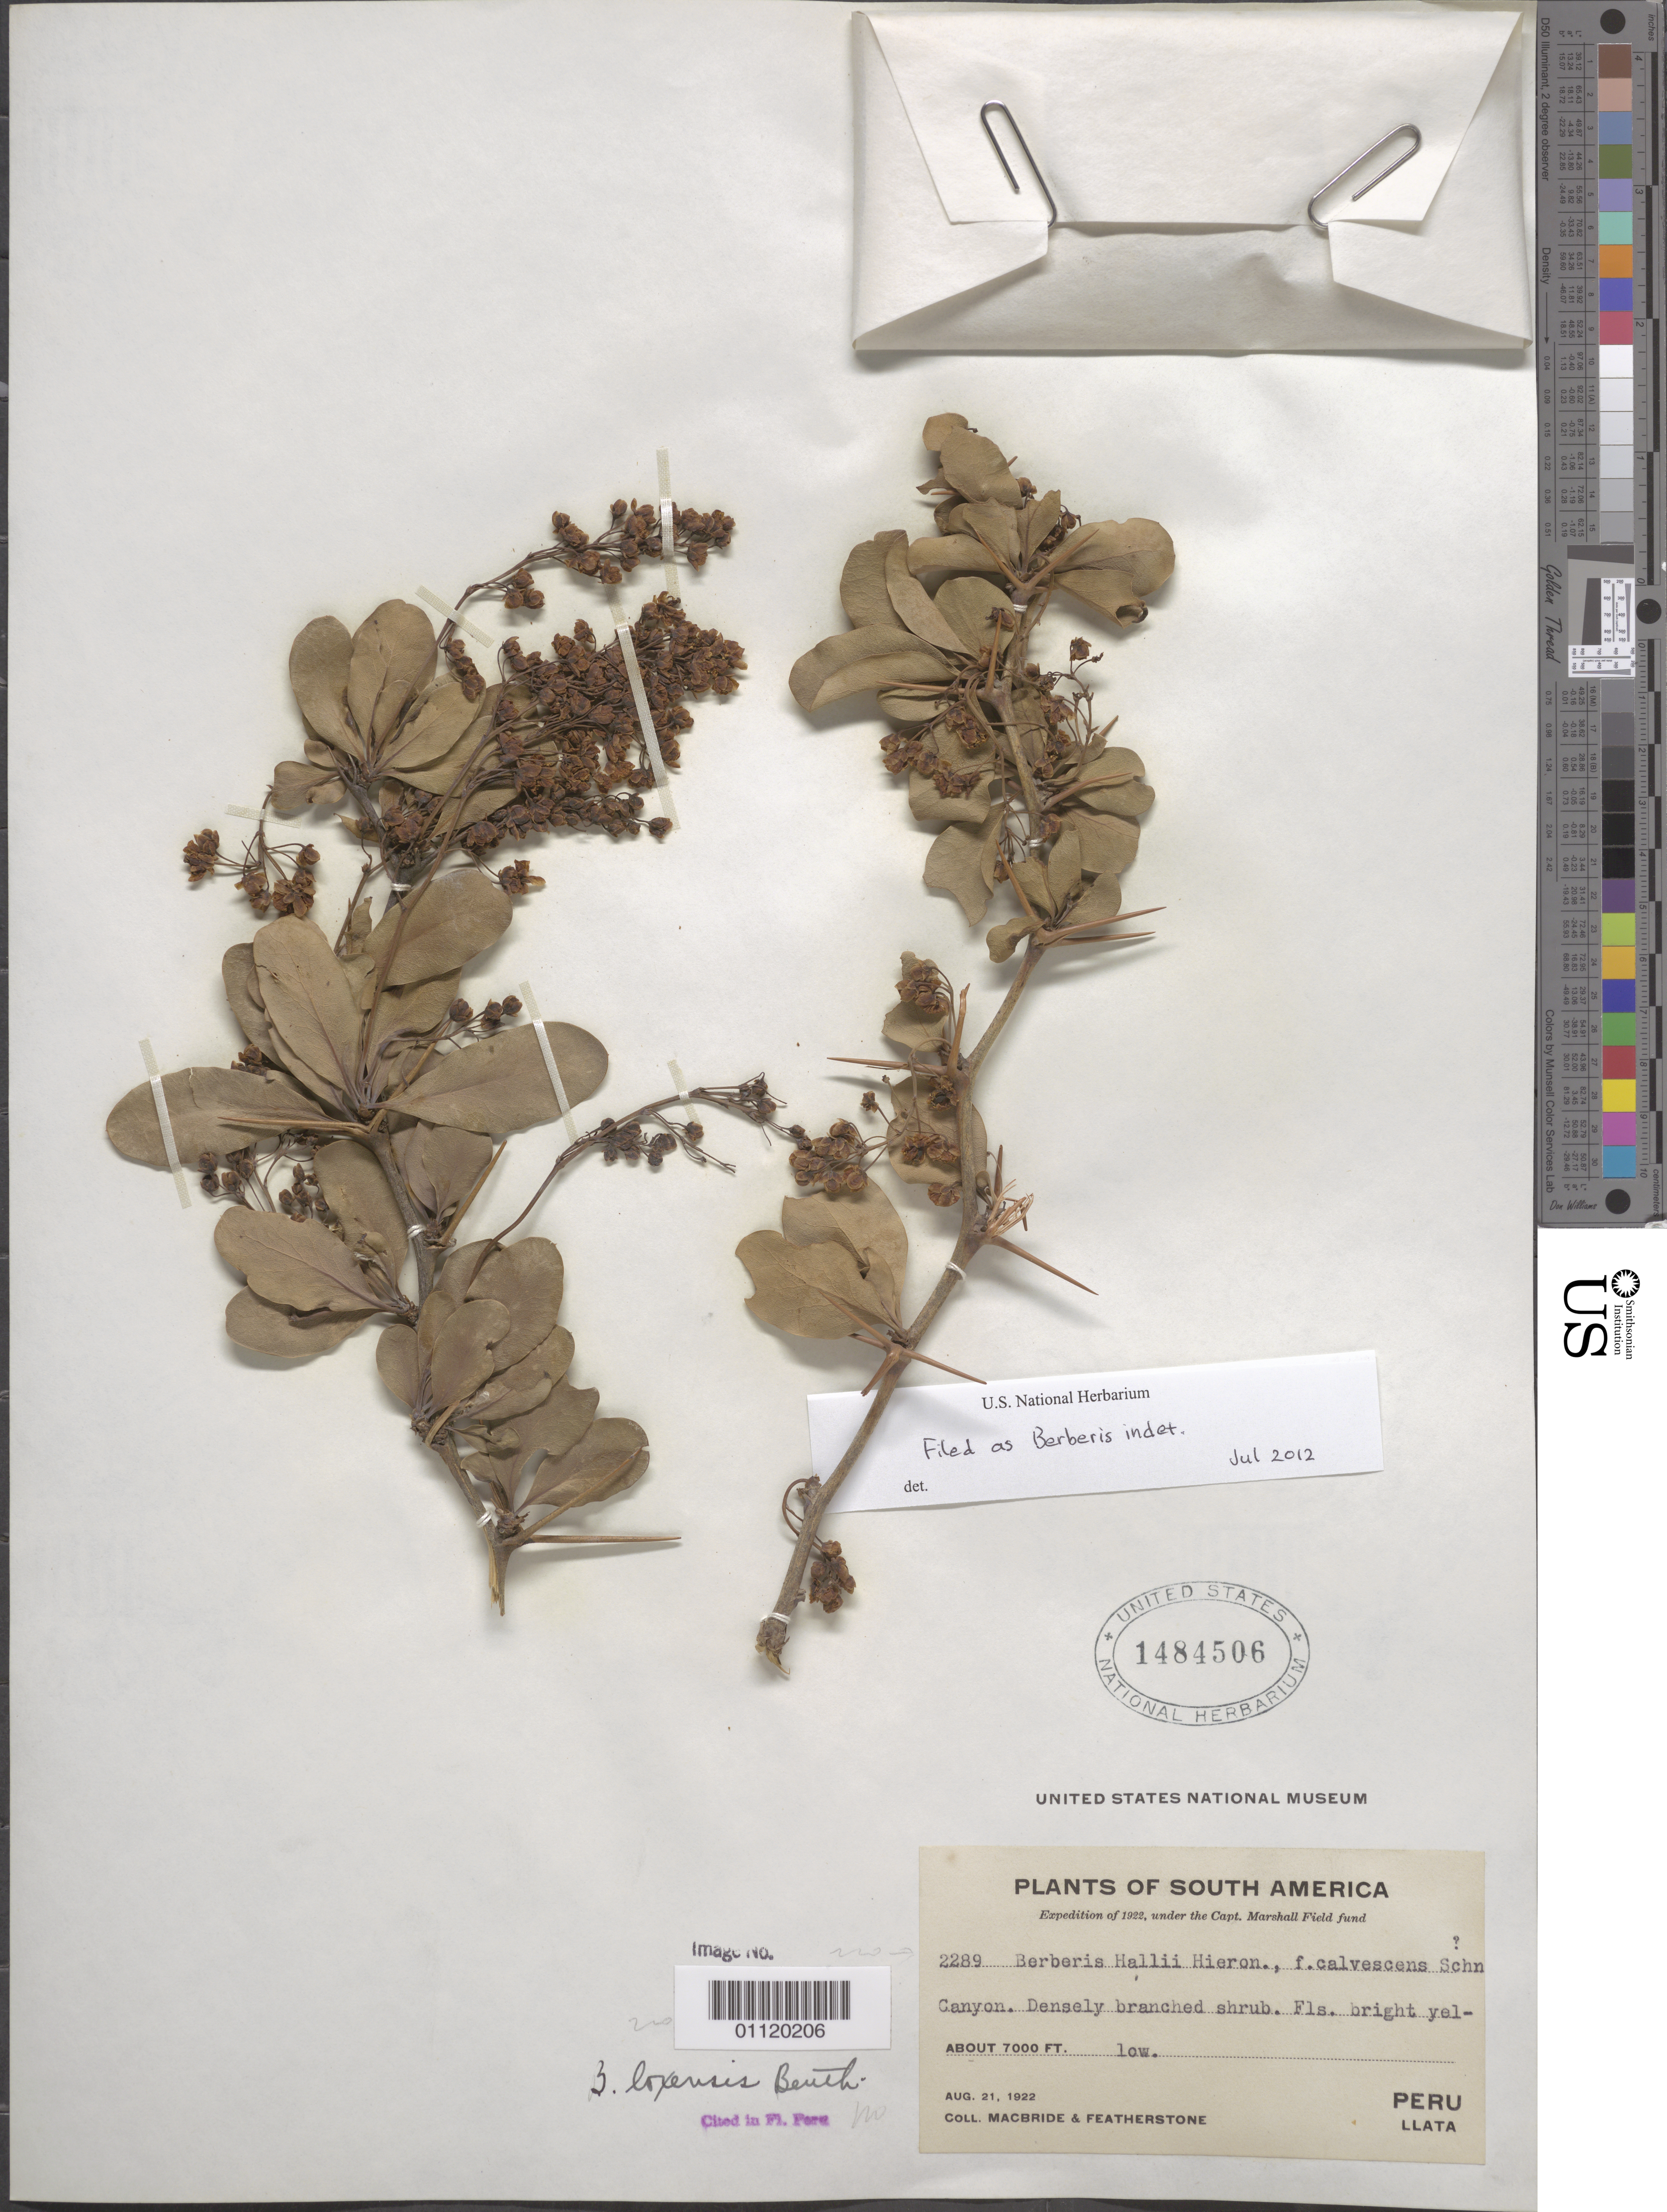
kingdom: Plantae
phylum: Tracheophyta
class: Magnoliopsida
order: Ranunculales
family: Berberidaceae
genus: Berberis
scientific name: Berberis sp.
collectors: J. F. Macbride & W. Featherstone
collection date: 1922-08-21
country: Peru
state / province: Huánuco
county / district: Huamalies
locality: Llata, Peru. Canyon.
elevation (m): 2134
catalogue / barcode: US 1484506